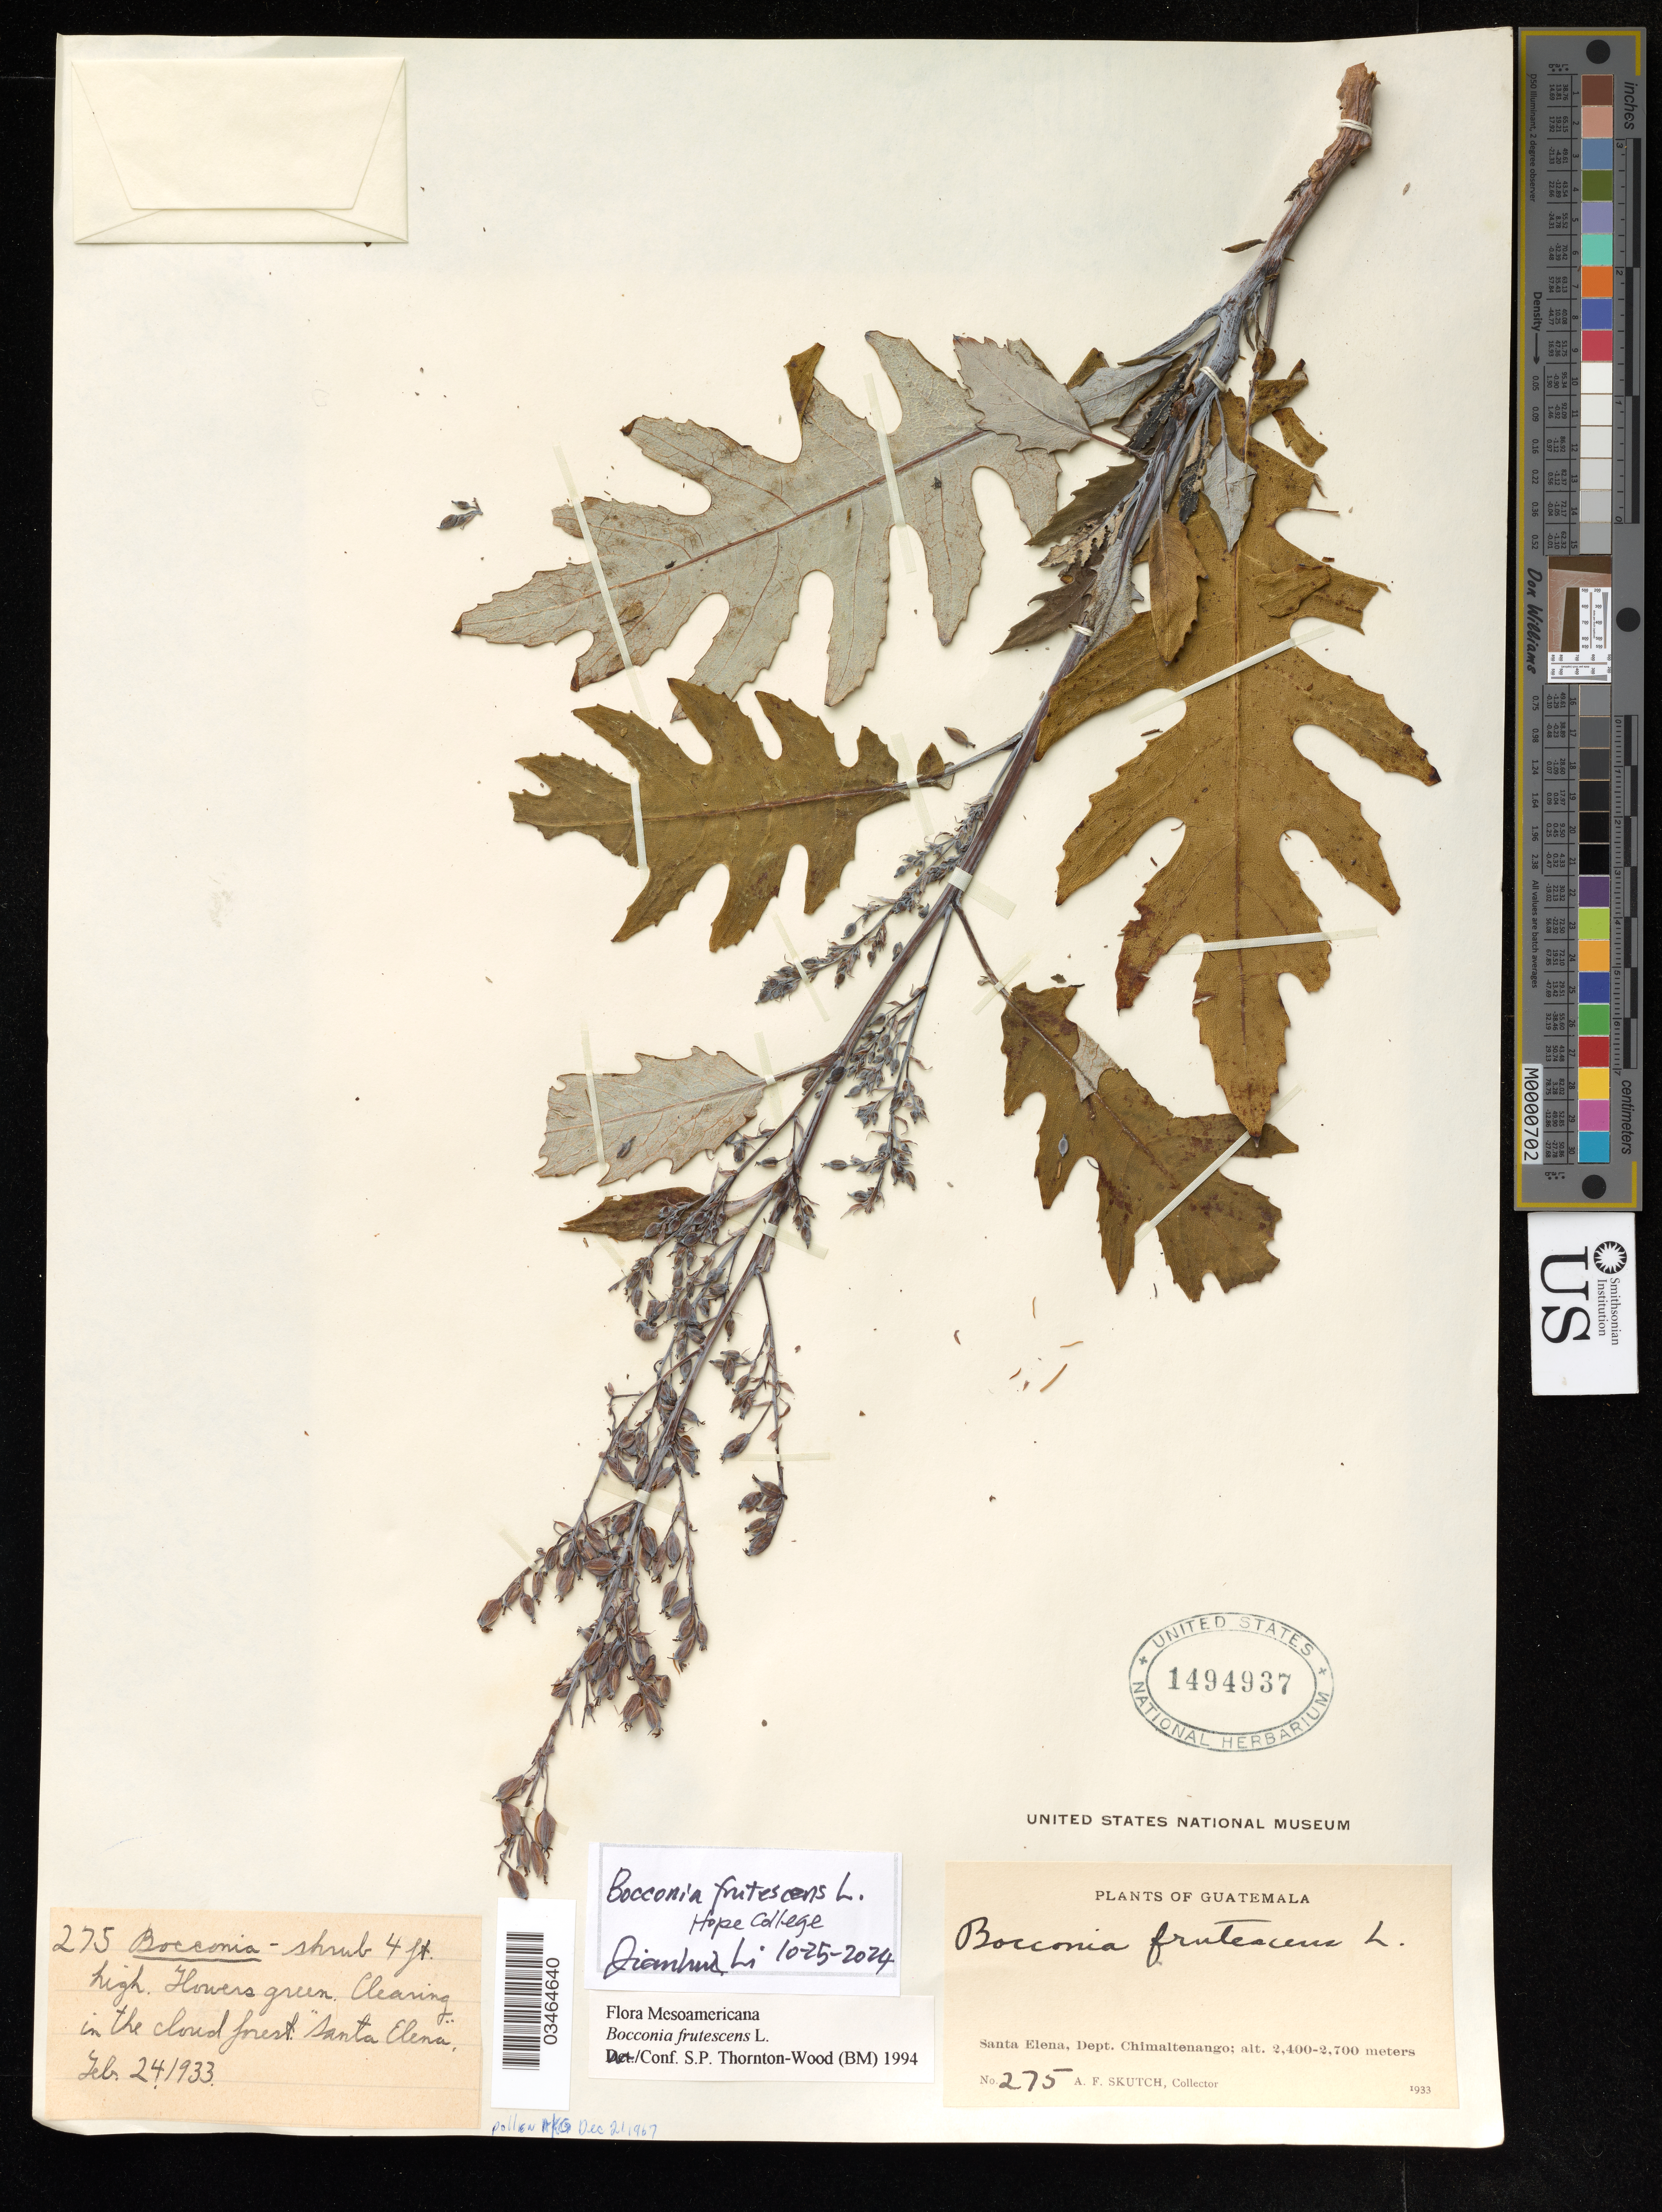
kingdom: Plantae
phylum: Tracheophyta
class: Magnoliopsida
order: Ranunculales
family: Papaveraceae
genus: Bocconia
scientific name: Bocconia frutescens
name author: L.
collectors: A. F. Skutch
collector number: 275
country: Guatemala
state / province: Chimaltenango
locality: Santa Elena, Dept. Chimaltenango.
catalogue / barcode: US 1494937